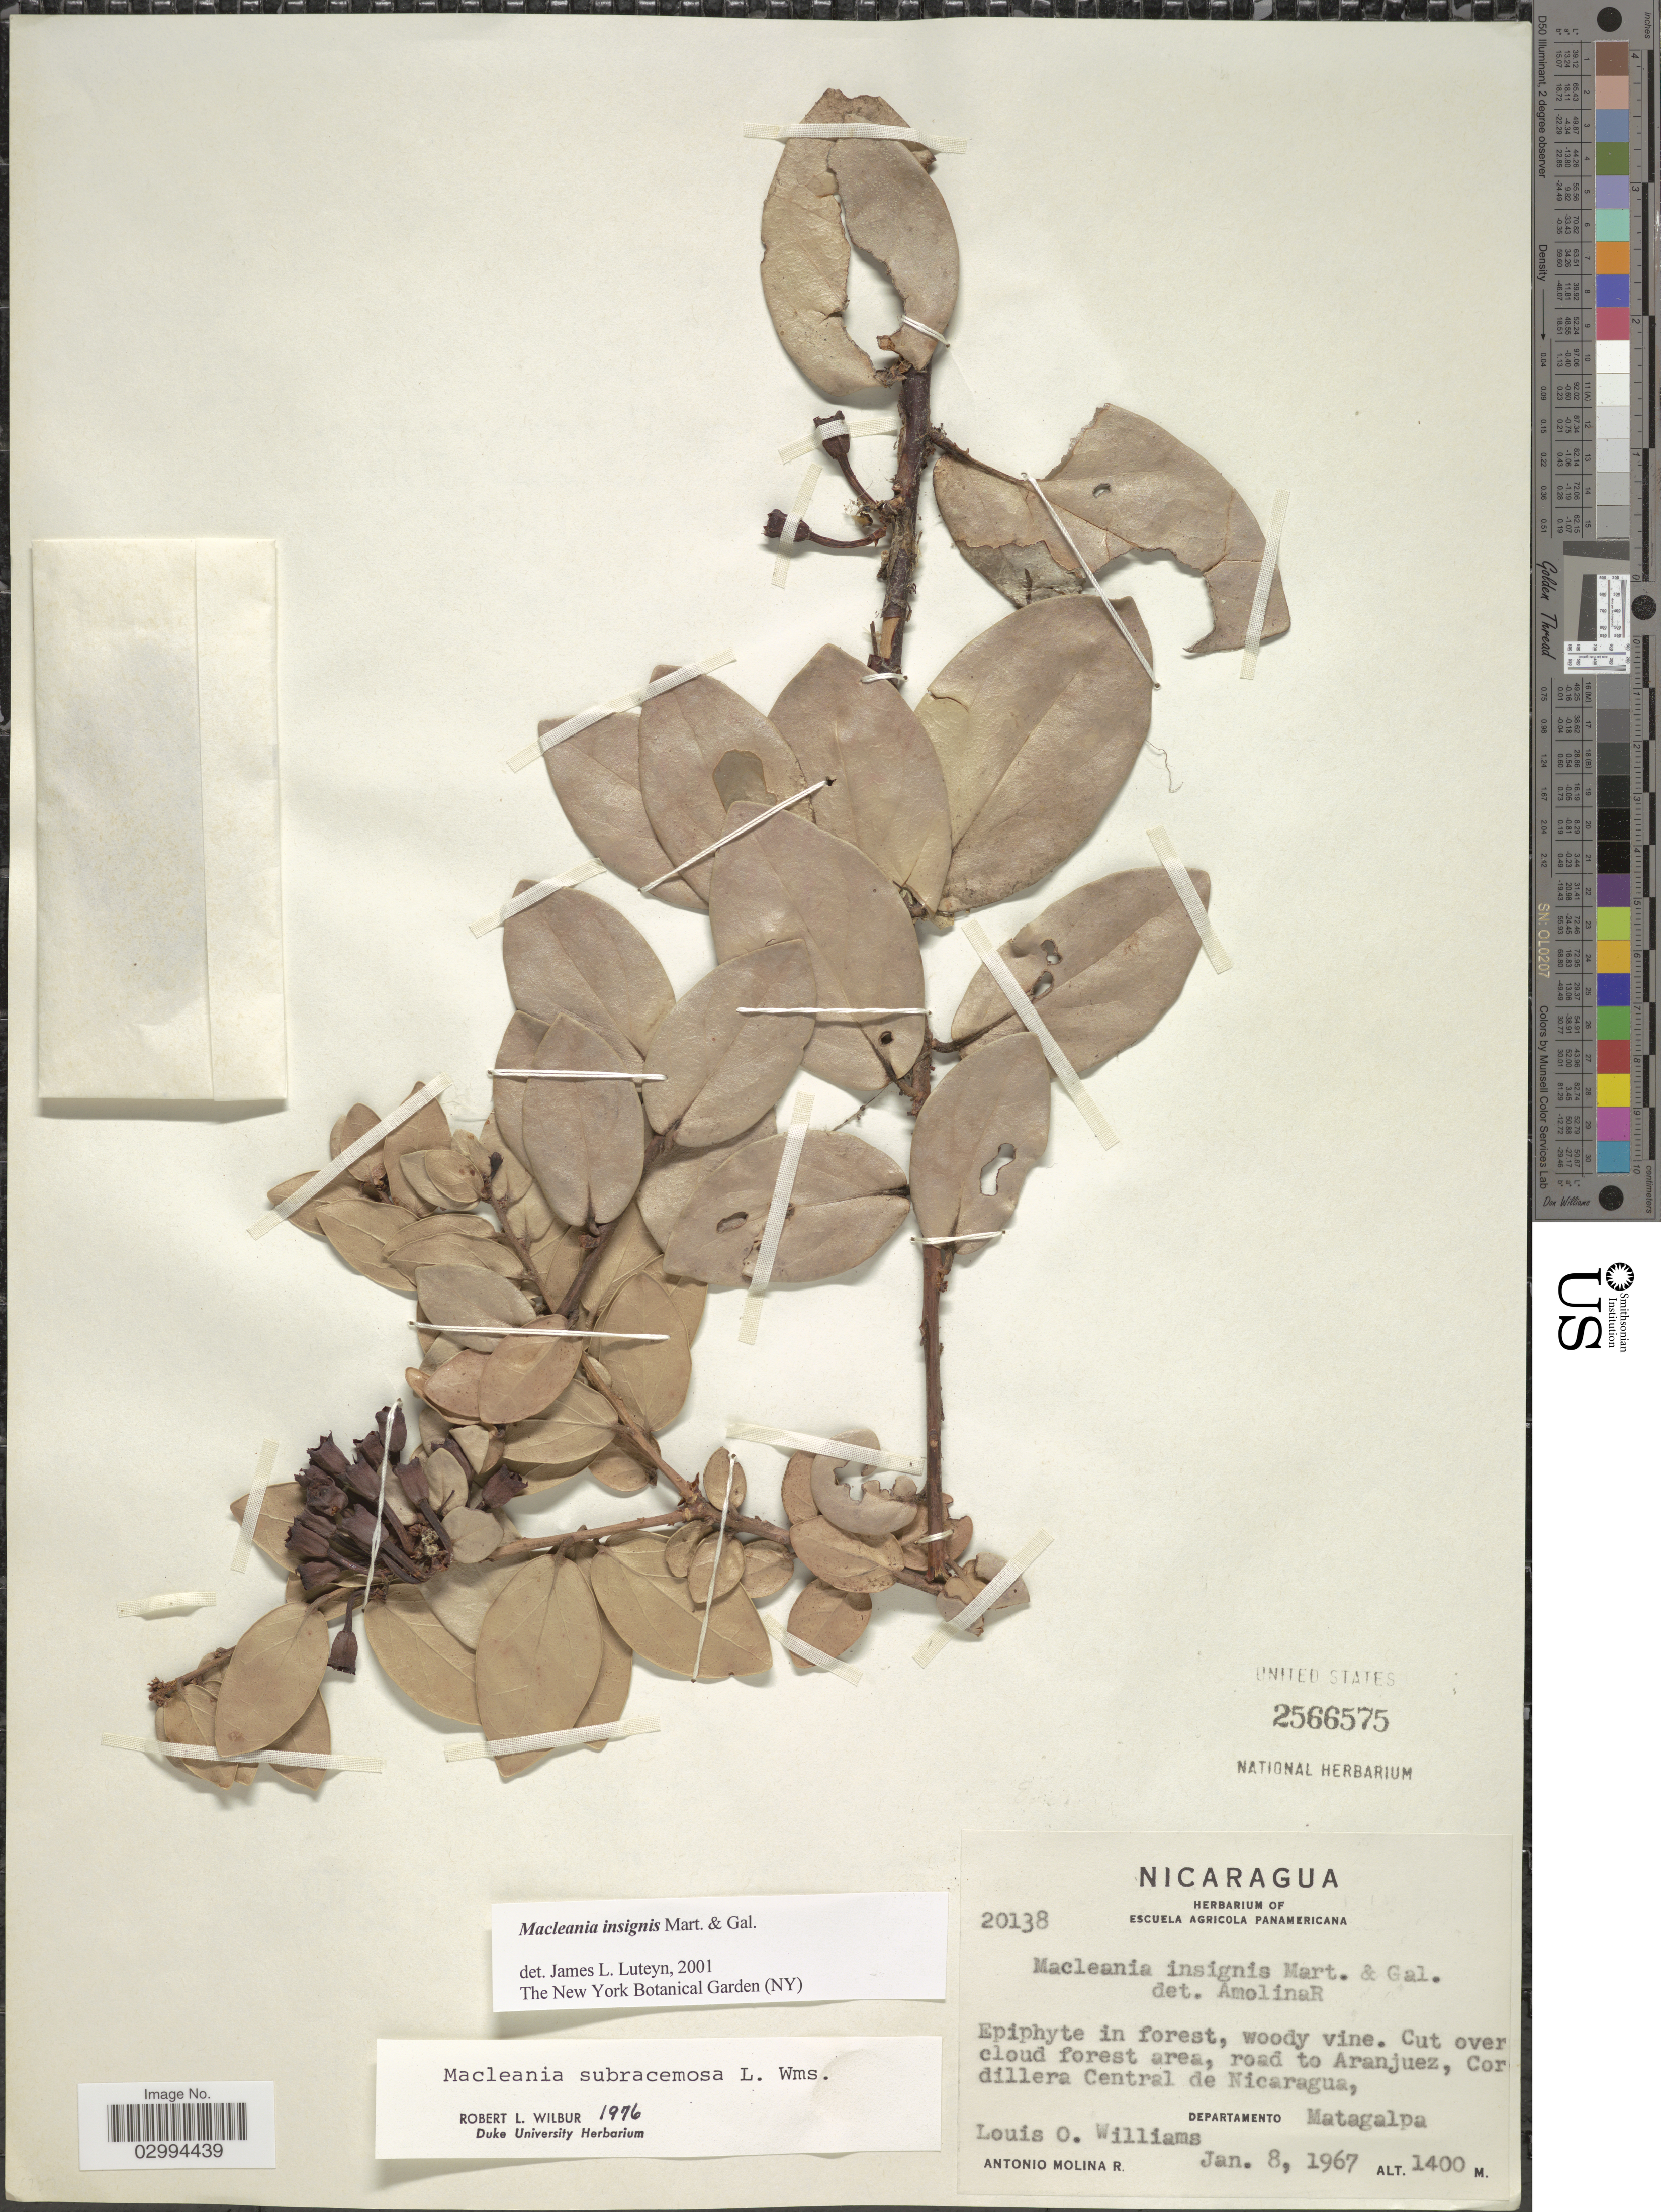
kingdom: Plantae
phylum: Tracheophyta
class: Magnoliopsida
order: Ericales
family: Ericaceae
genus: Macleania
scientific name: Macleania insignis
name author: M. Martens & Galeotti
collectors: A. Molina R. & L. O. Williams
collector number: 20138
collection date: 1967-01-08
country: Nicaragua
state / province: Matagalpa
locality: Road to Aranjuez, Cordillera Central de Nicaragua, departamento Matagalpa.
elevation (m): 1400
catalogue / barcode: US 2566575